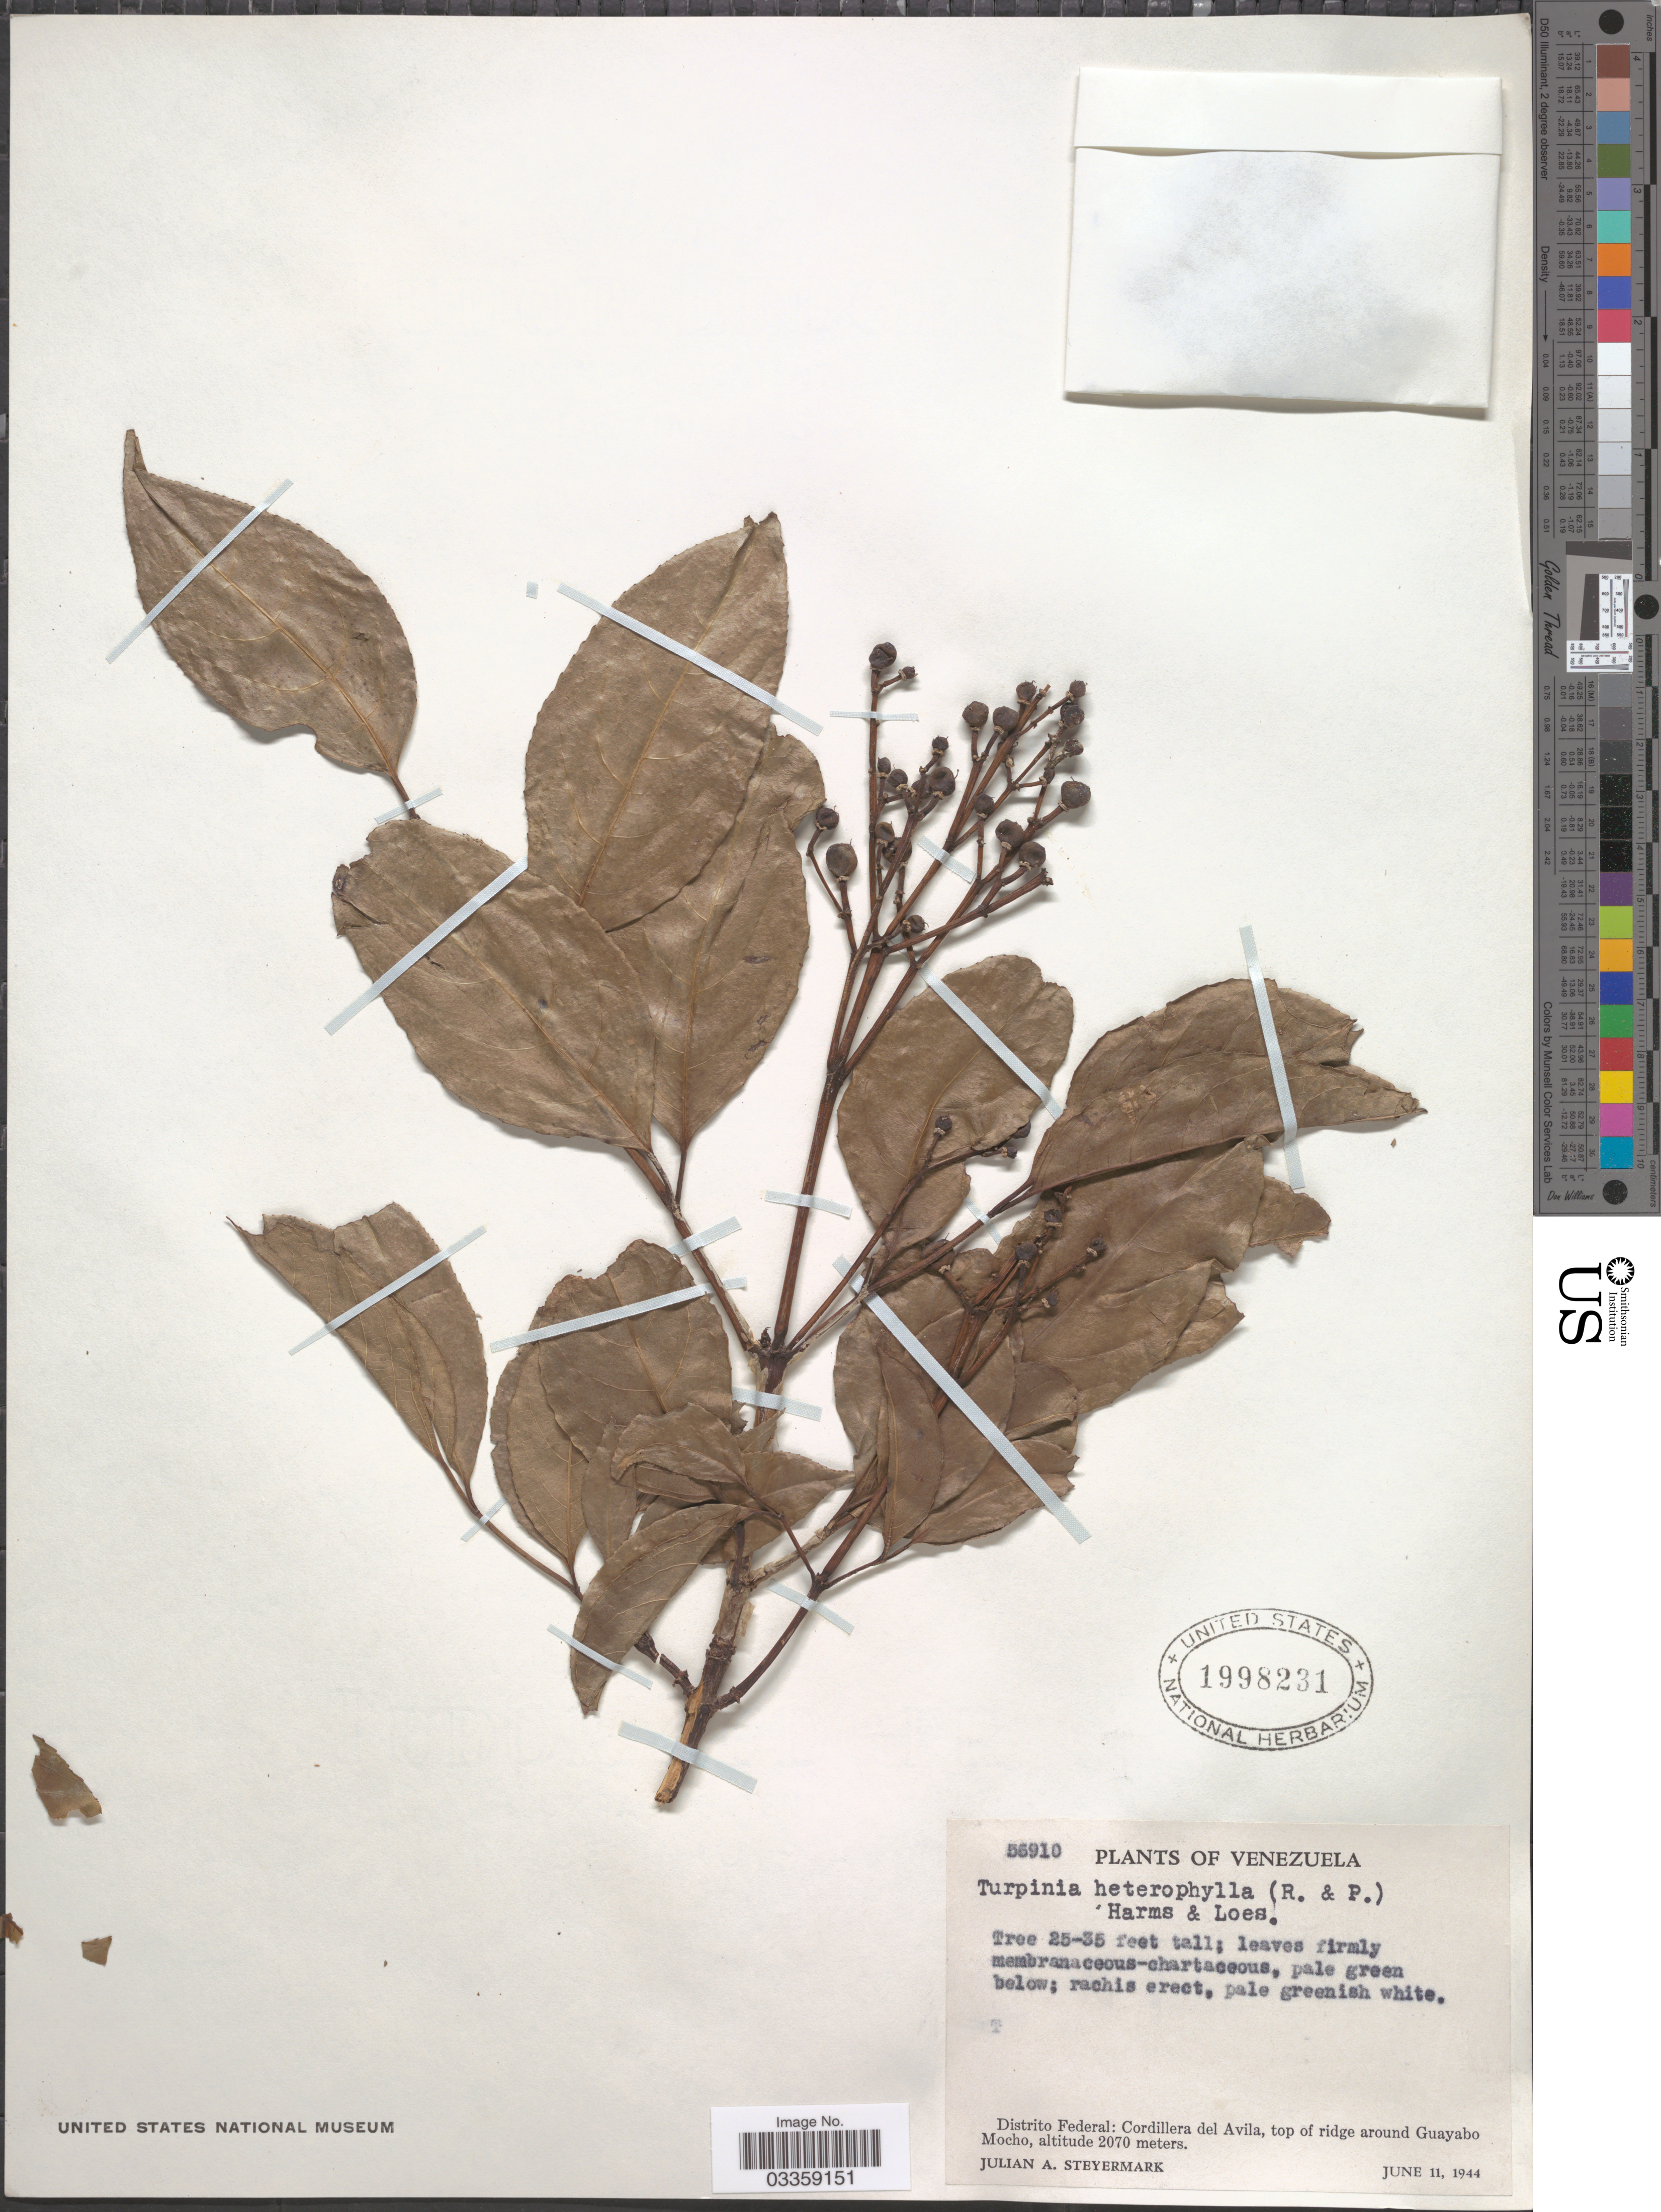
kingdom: Plantae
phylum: Tracheophyta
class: Magnoliopsida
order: Crossosomatales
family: Staphyleaceae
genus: Turpinia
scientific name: Turpinia heterophylla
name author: (Ruiz & Pav.) Harms & Loes.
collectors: J. Steyermark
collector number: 56910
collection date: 1944-06-11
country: Venezuela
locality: Distrito Federal: Cordillera del Avila, top of ridge around Guayabo Mocho.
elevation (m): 2070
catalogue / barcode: US 1998231